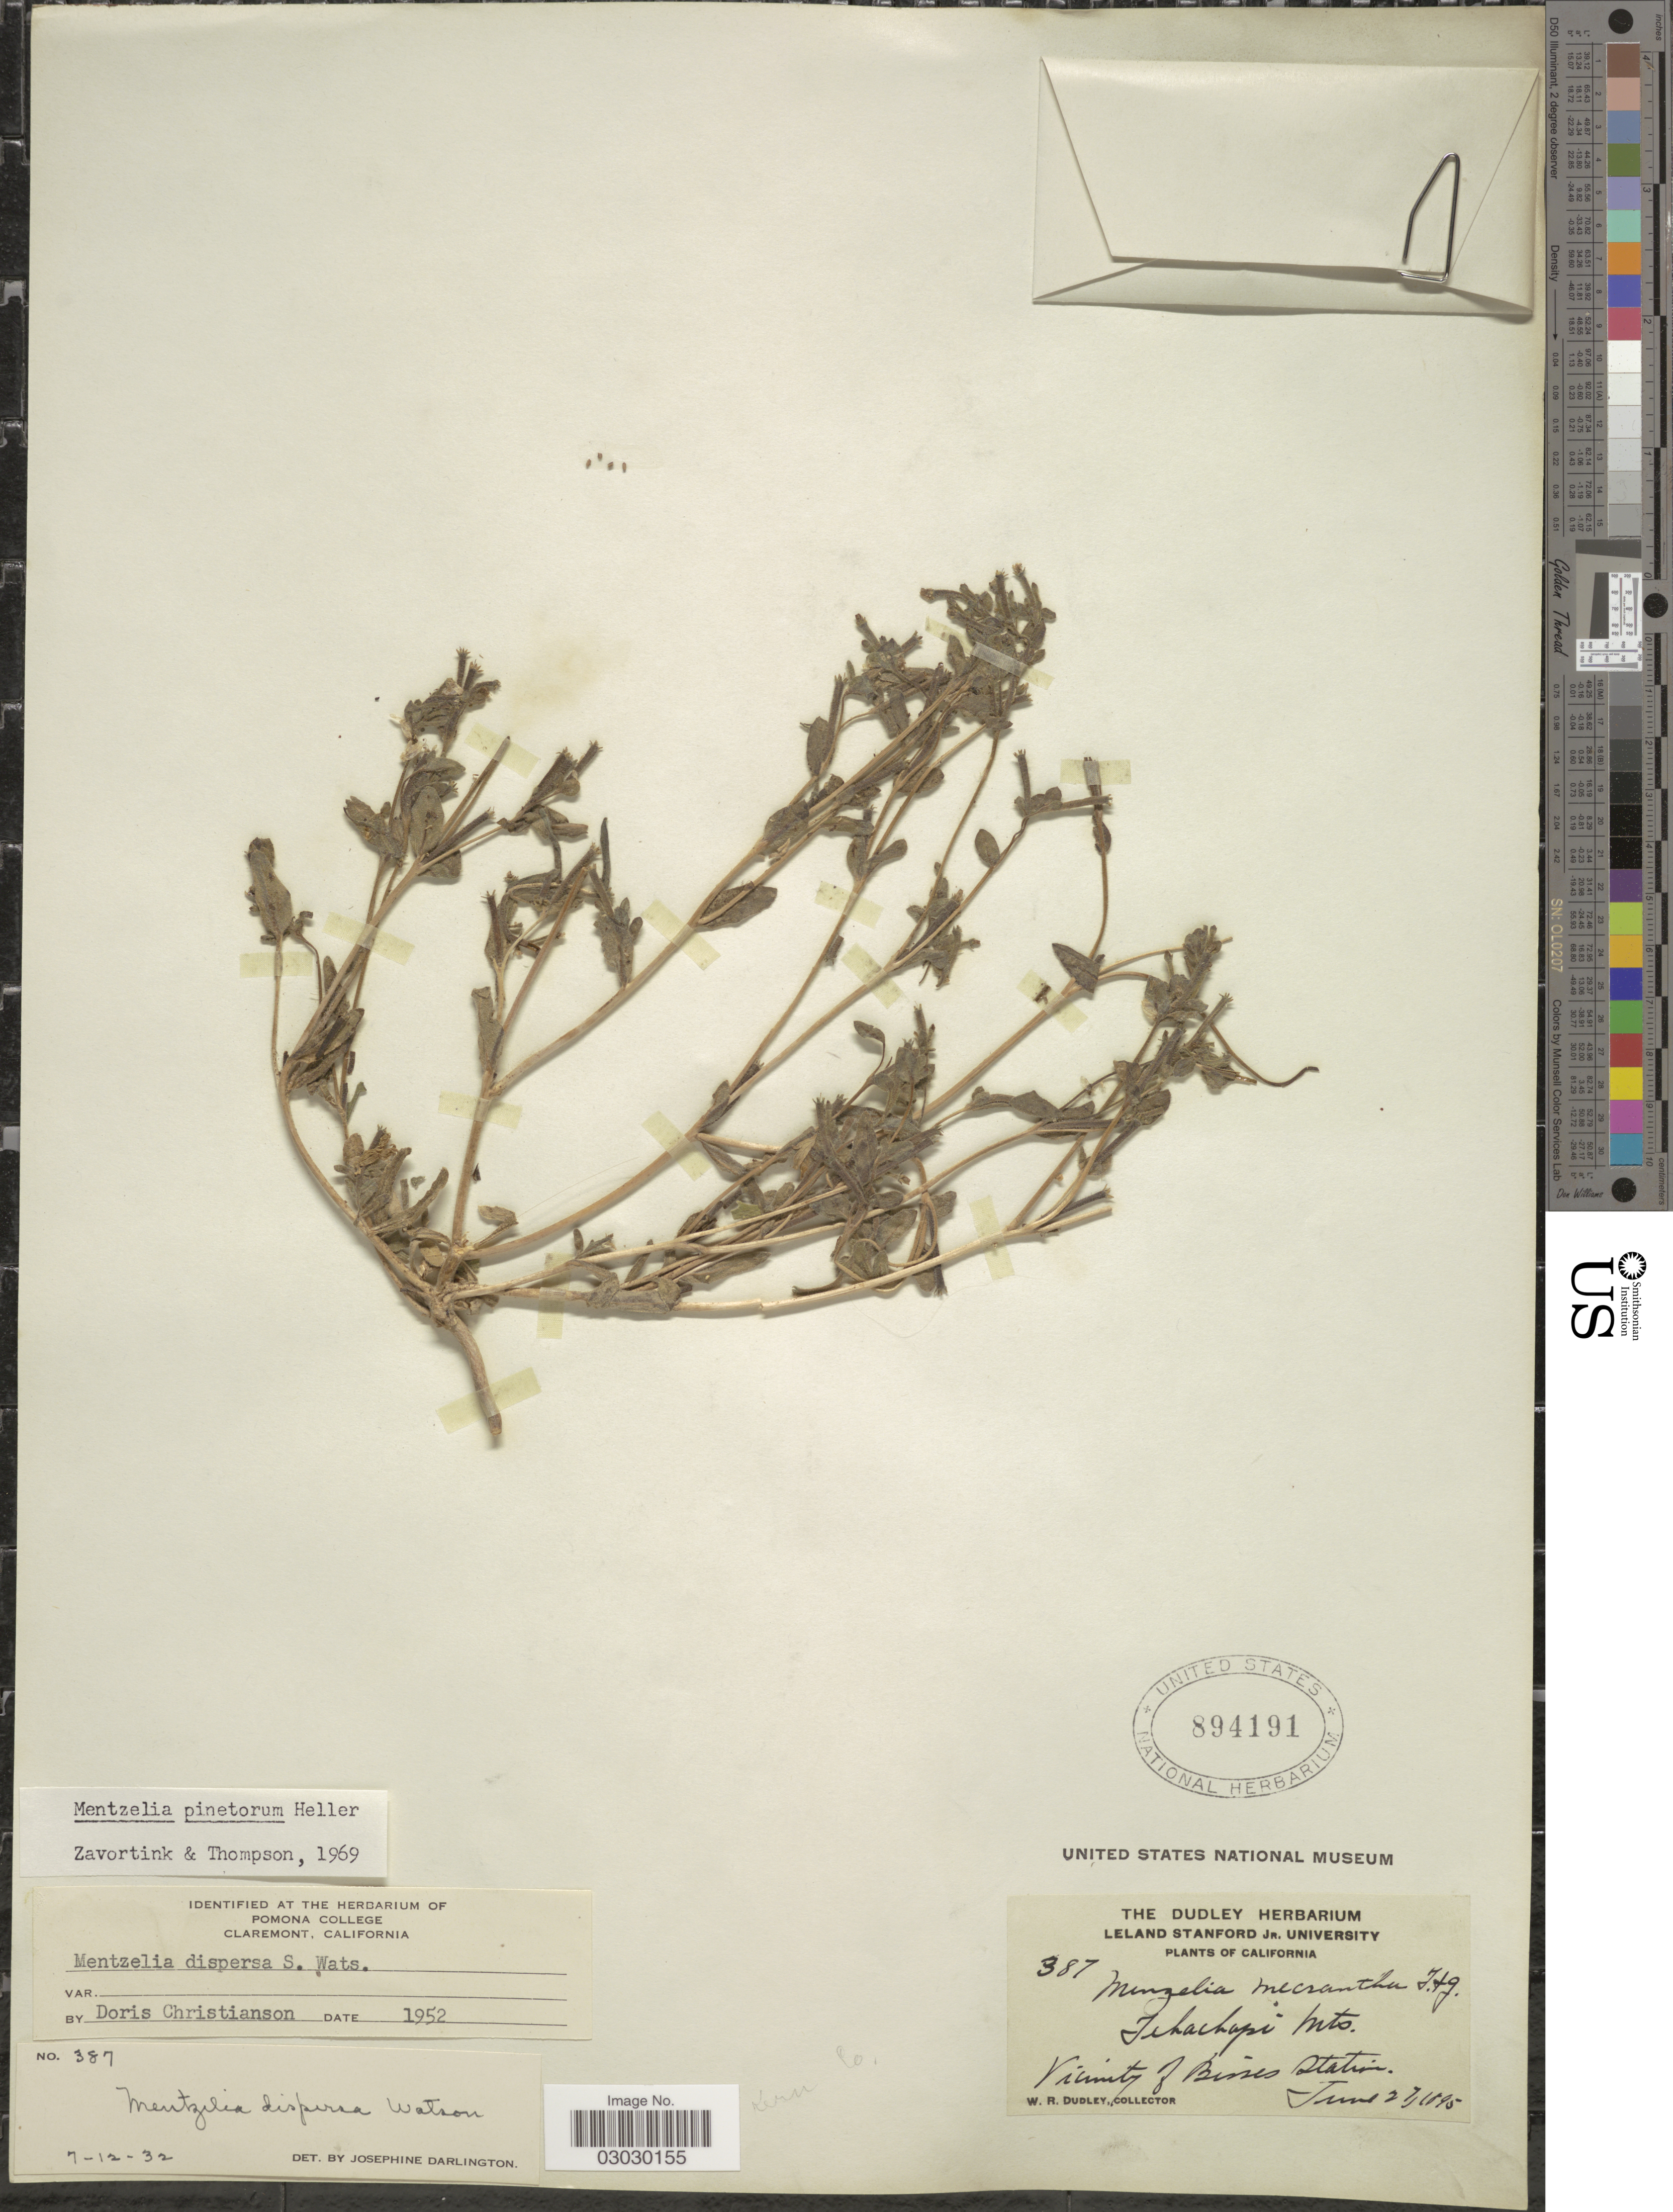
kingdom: Plantae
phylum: Tracheophyta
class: Magnoliopsida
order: Cornales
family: Loasaceae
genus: Mentzelia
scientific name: Mentzelia pinetorum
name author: A. Heller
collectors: W. Dudley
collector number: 387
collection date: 1895-06-27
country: United States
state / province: California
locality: Tehachapi Mts., Vicinity of Bisses Station.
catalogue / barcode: US 894191